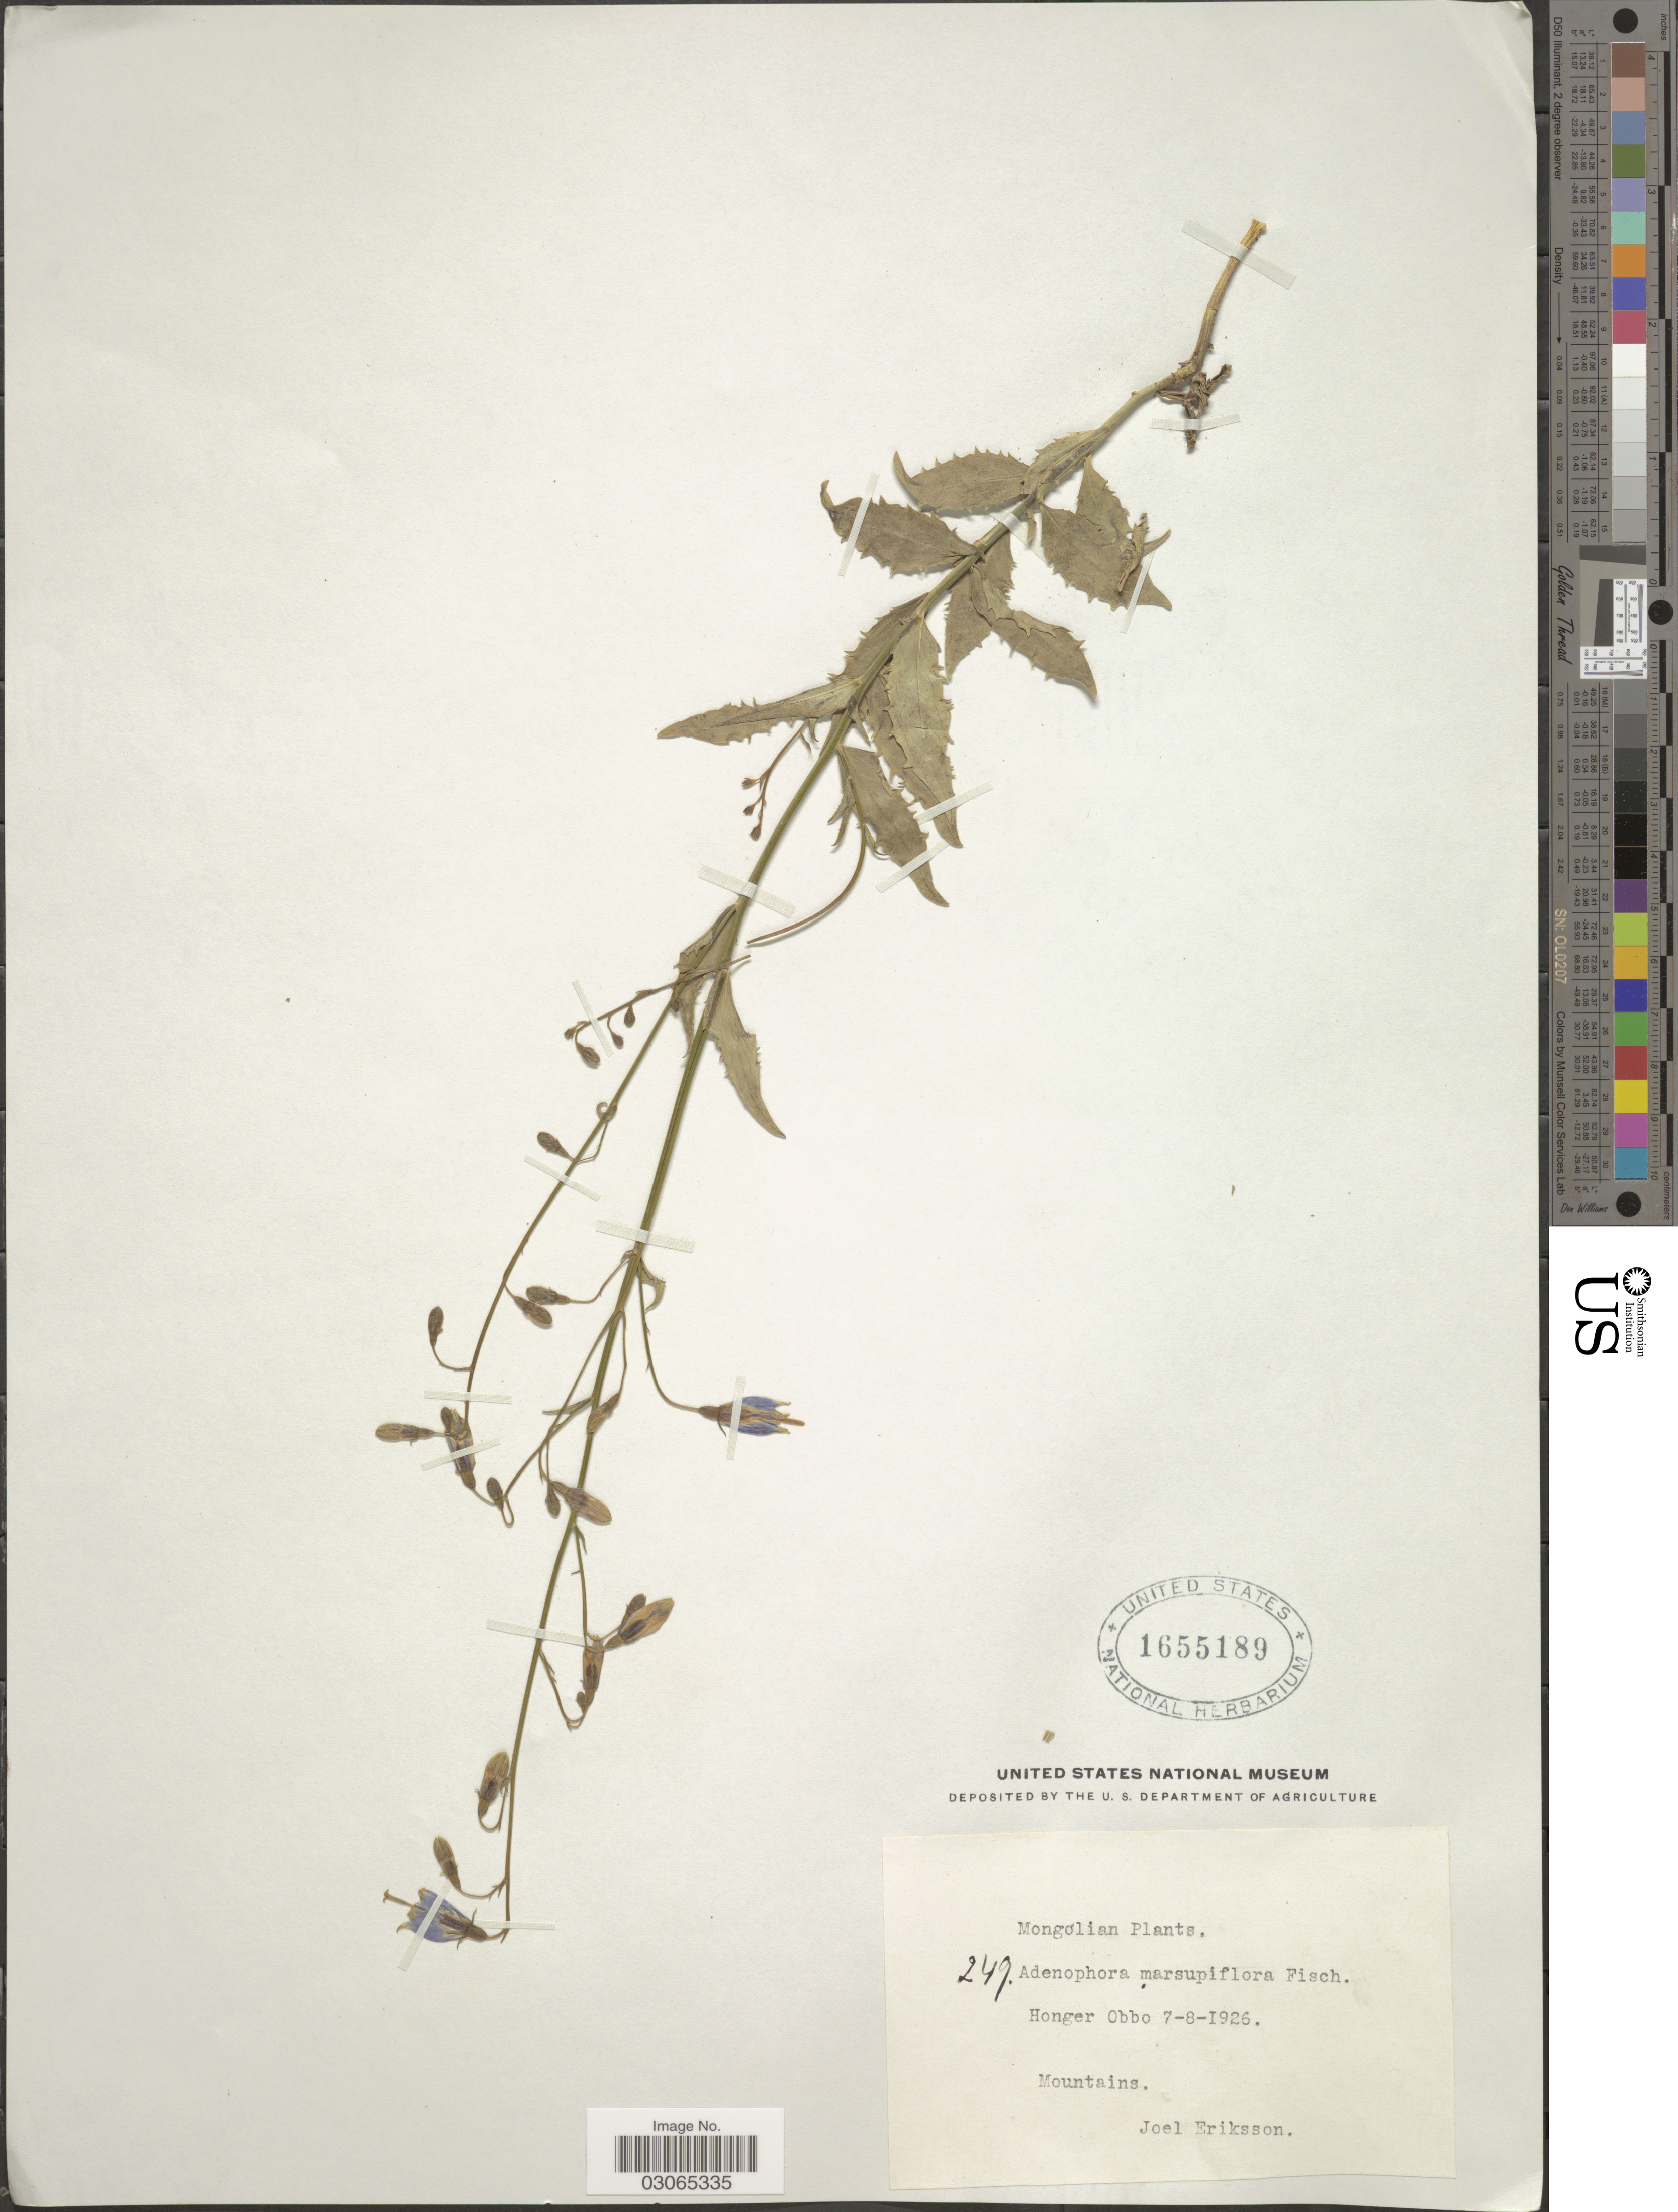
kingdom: Plantae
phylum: Tracheophyta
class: Magnoliopsida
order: Asterales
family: Campanulaceae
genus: Adenophora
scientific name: Adenophora marsupiiflora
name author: Fisch.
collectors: J. Eriksson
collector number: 249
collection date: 1926-08-07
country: Mongolia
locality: Honger Obbo, Mountains.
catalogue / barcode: US 1655189